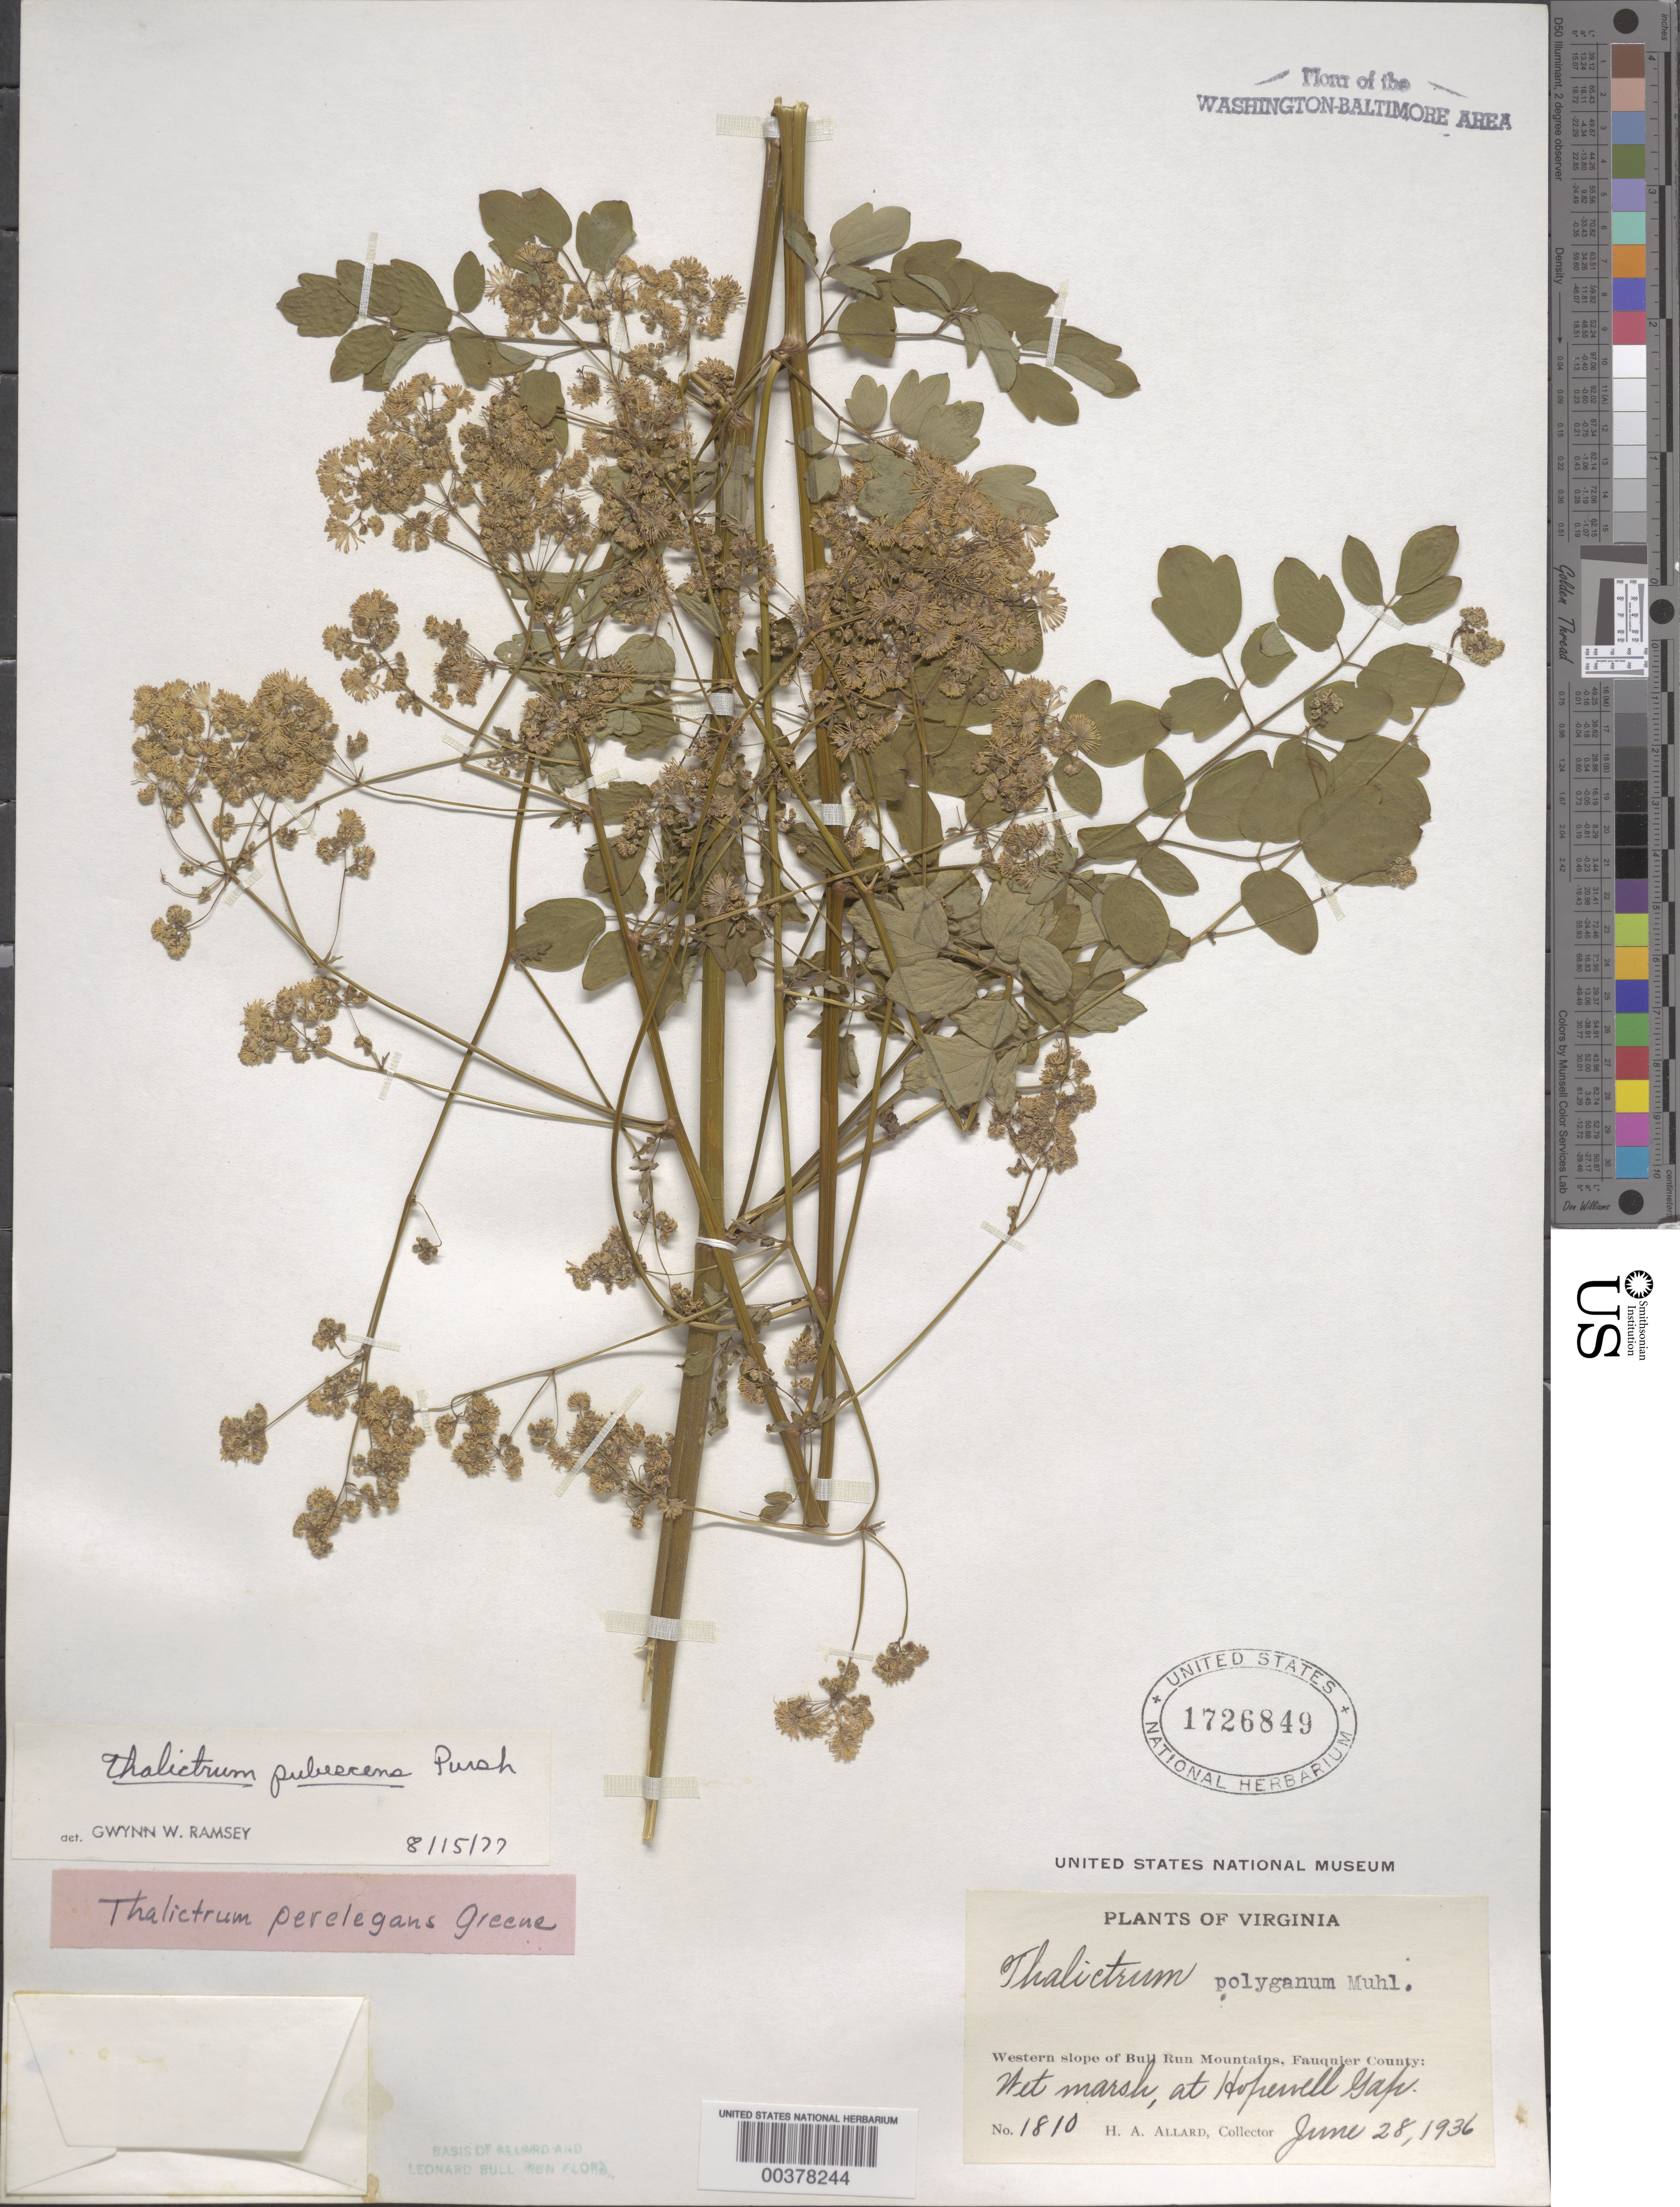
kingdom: Plantae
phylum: Tracheophyta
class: Magnoliopsida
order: Ranunculales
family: Ranunculaceae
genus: Thalictrum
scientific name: Thalictrum pubescens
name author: Pursh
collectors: H. A. Allard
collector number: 1810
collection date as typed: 28 Jun 1936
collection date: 1936-06-28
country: United States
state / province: Virginia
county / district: Fauquier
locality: Hopewell Gap, western slope of Bull Run Mountains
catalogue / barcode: US 1726849